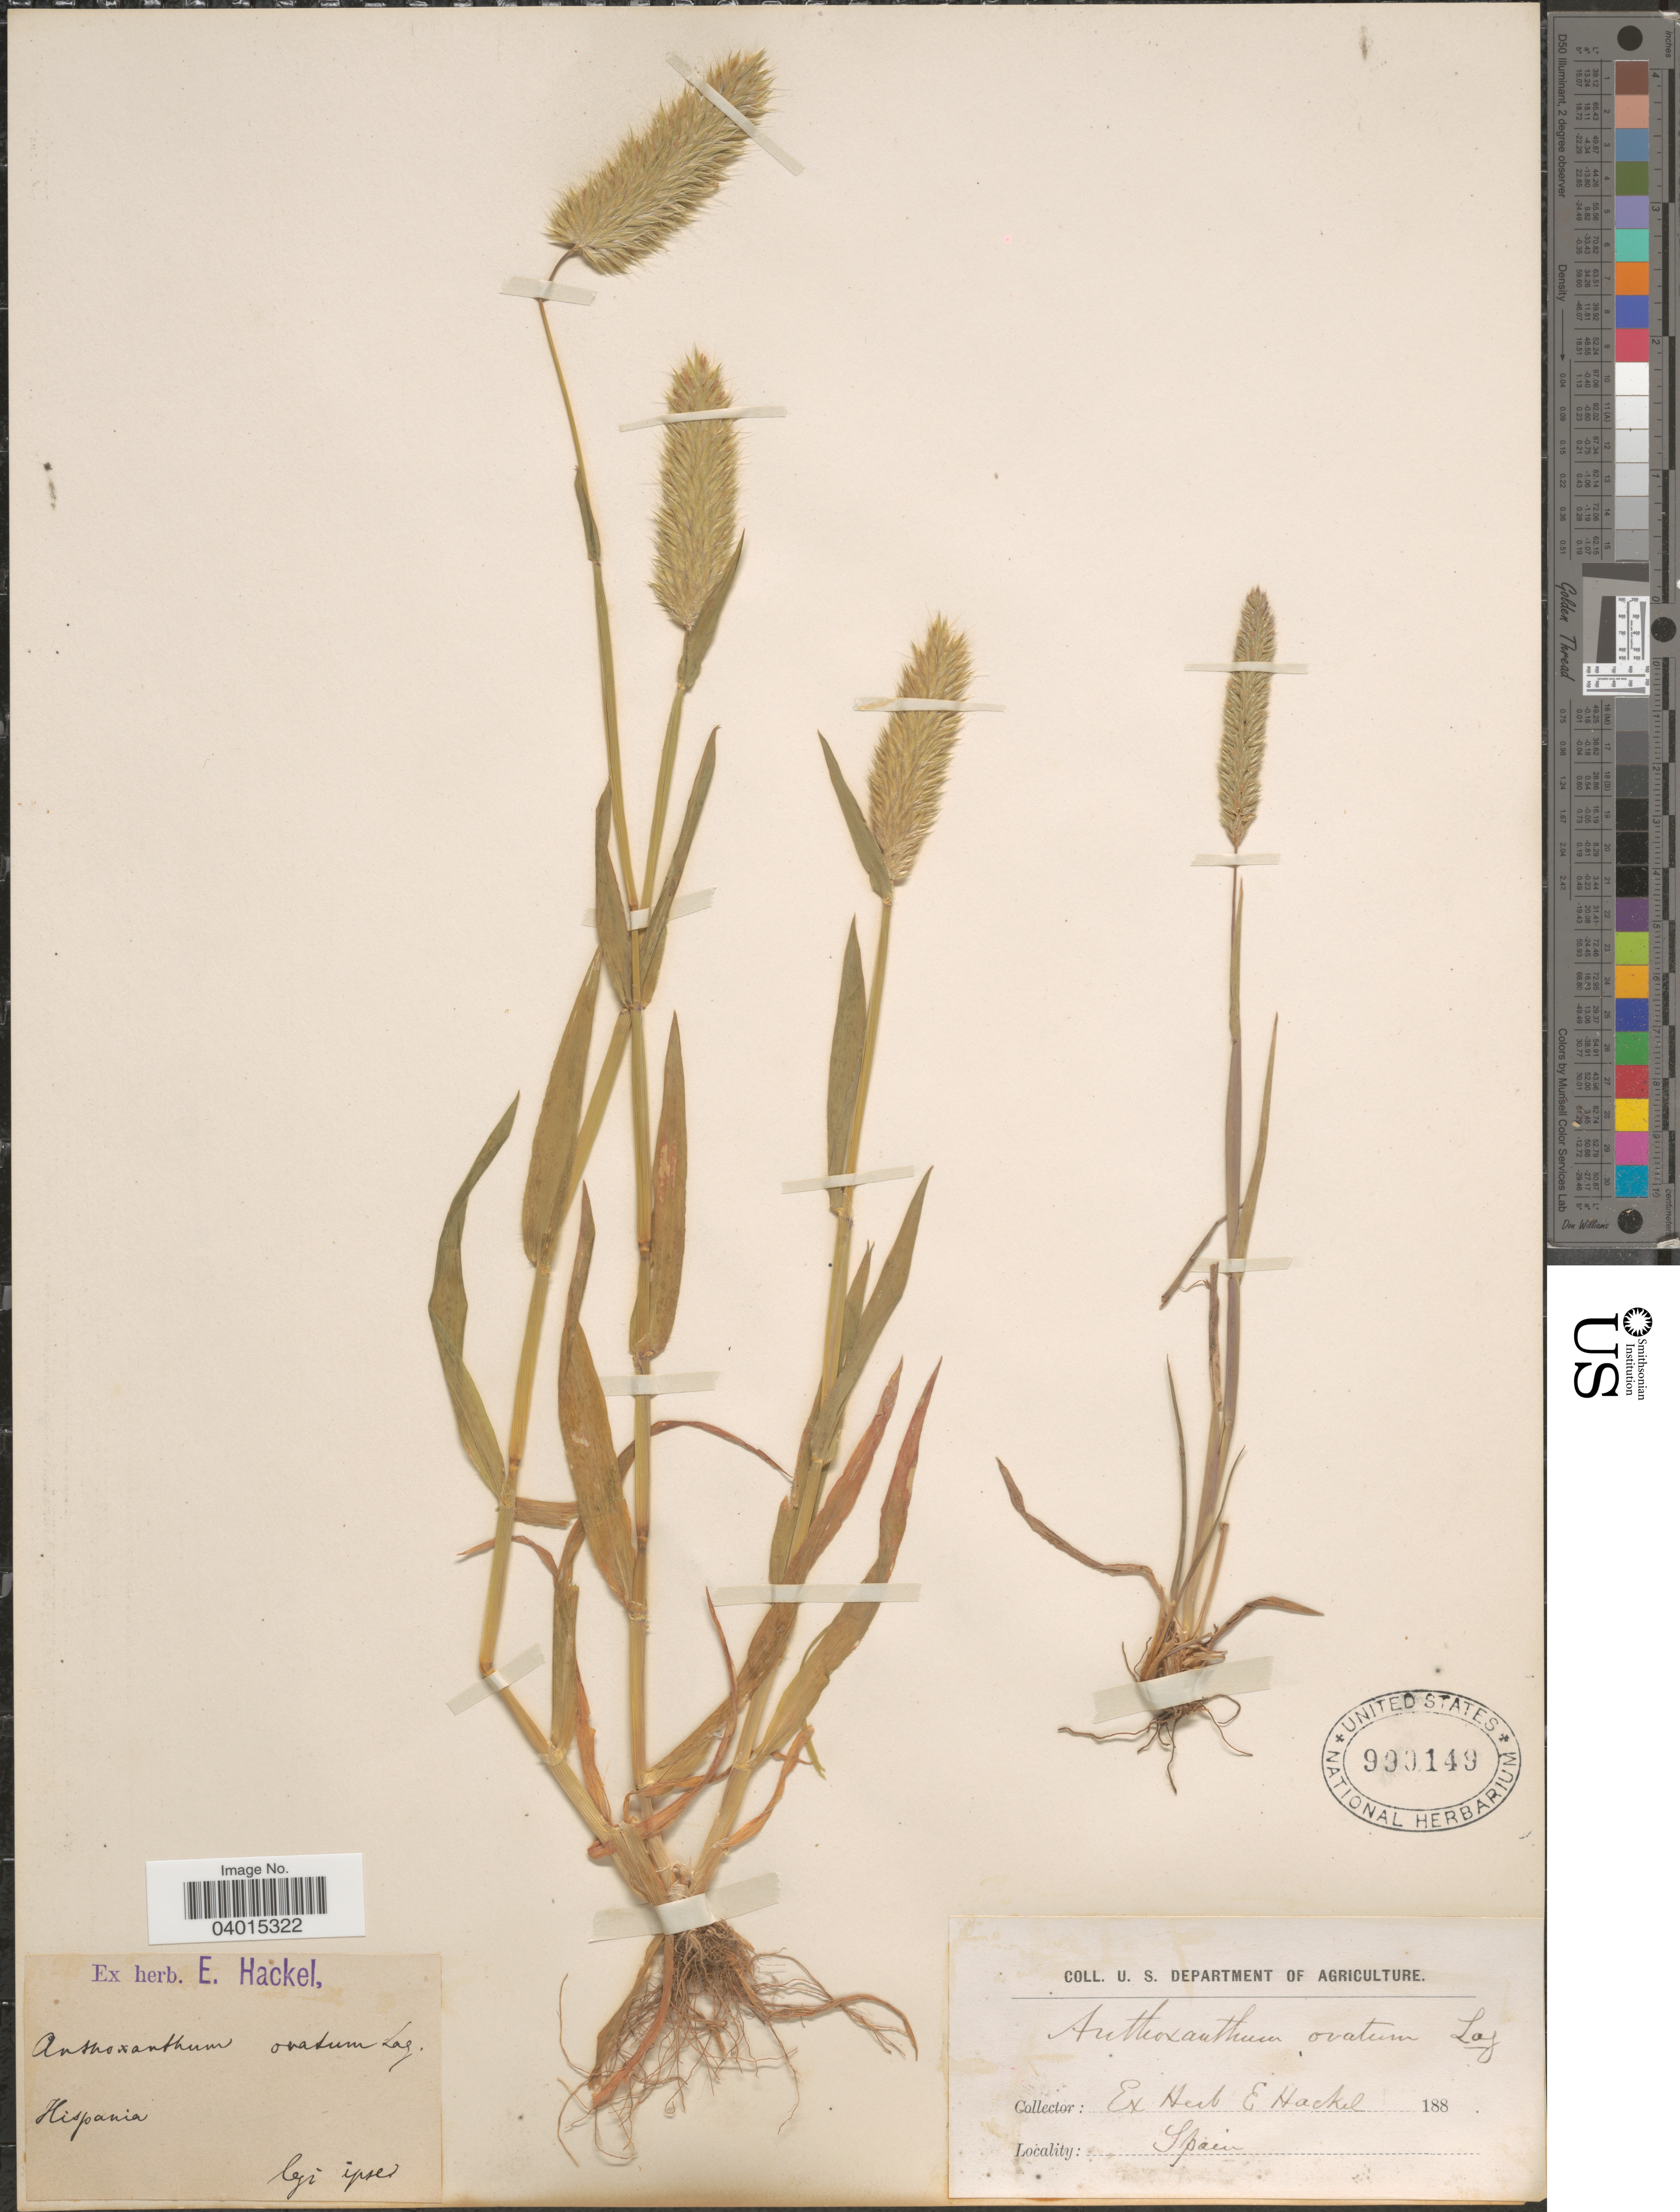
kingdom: Plantae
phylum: Tracheophyta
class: Liliopsida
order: Poales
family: Poaceae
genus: Anthoxanthum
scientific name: Anthoxanthum ovatum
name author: Lag.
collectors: E. Hackel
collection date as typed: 188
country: Spain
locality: Hispania.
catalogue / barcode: US 990149